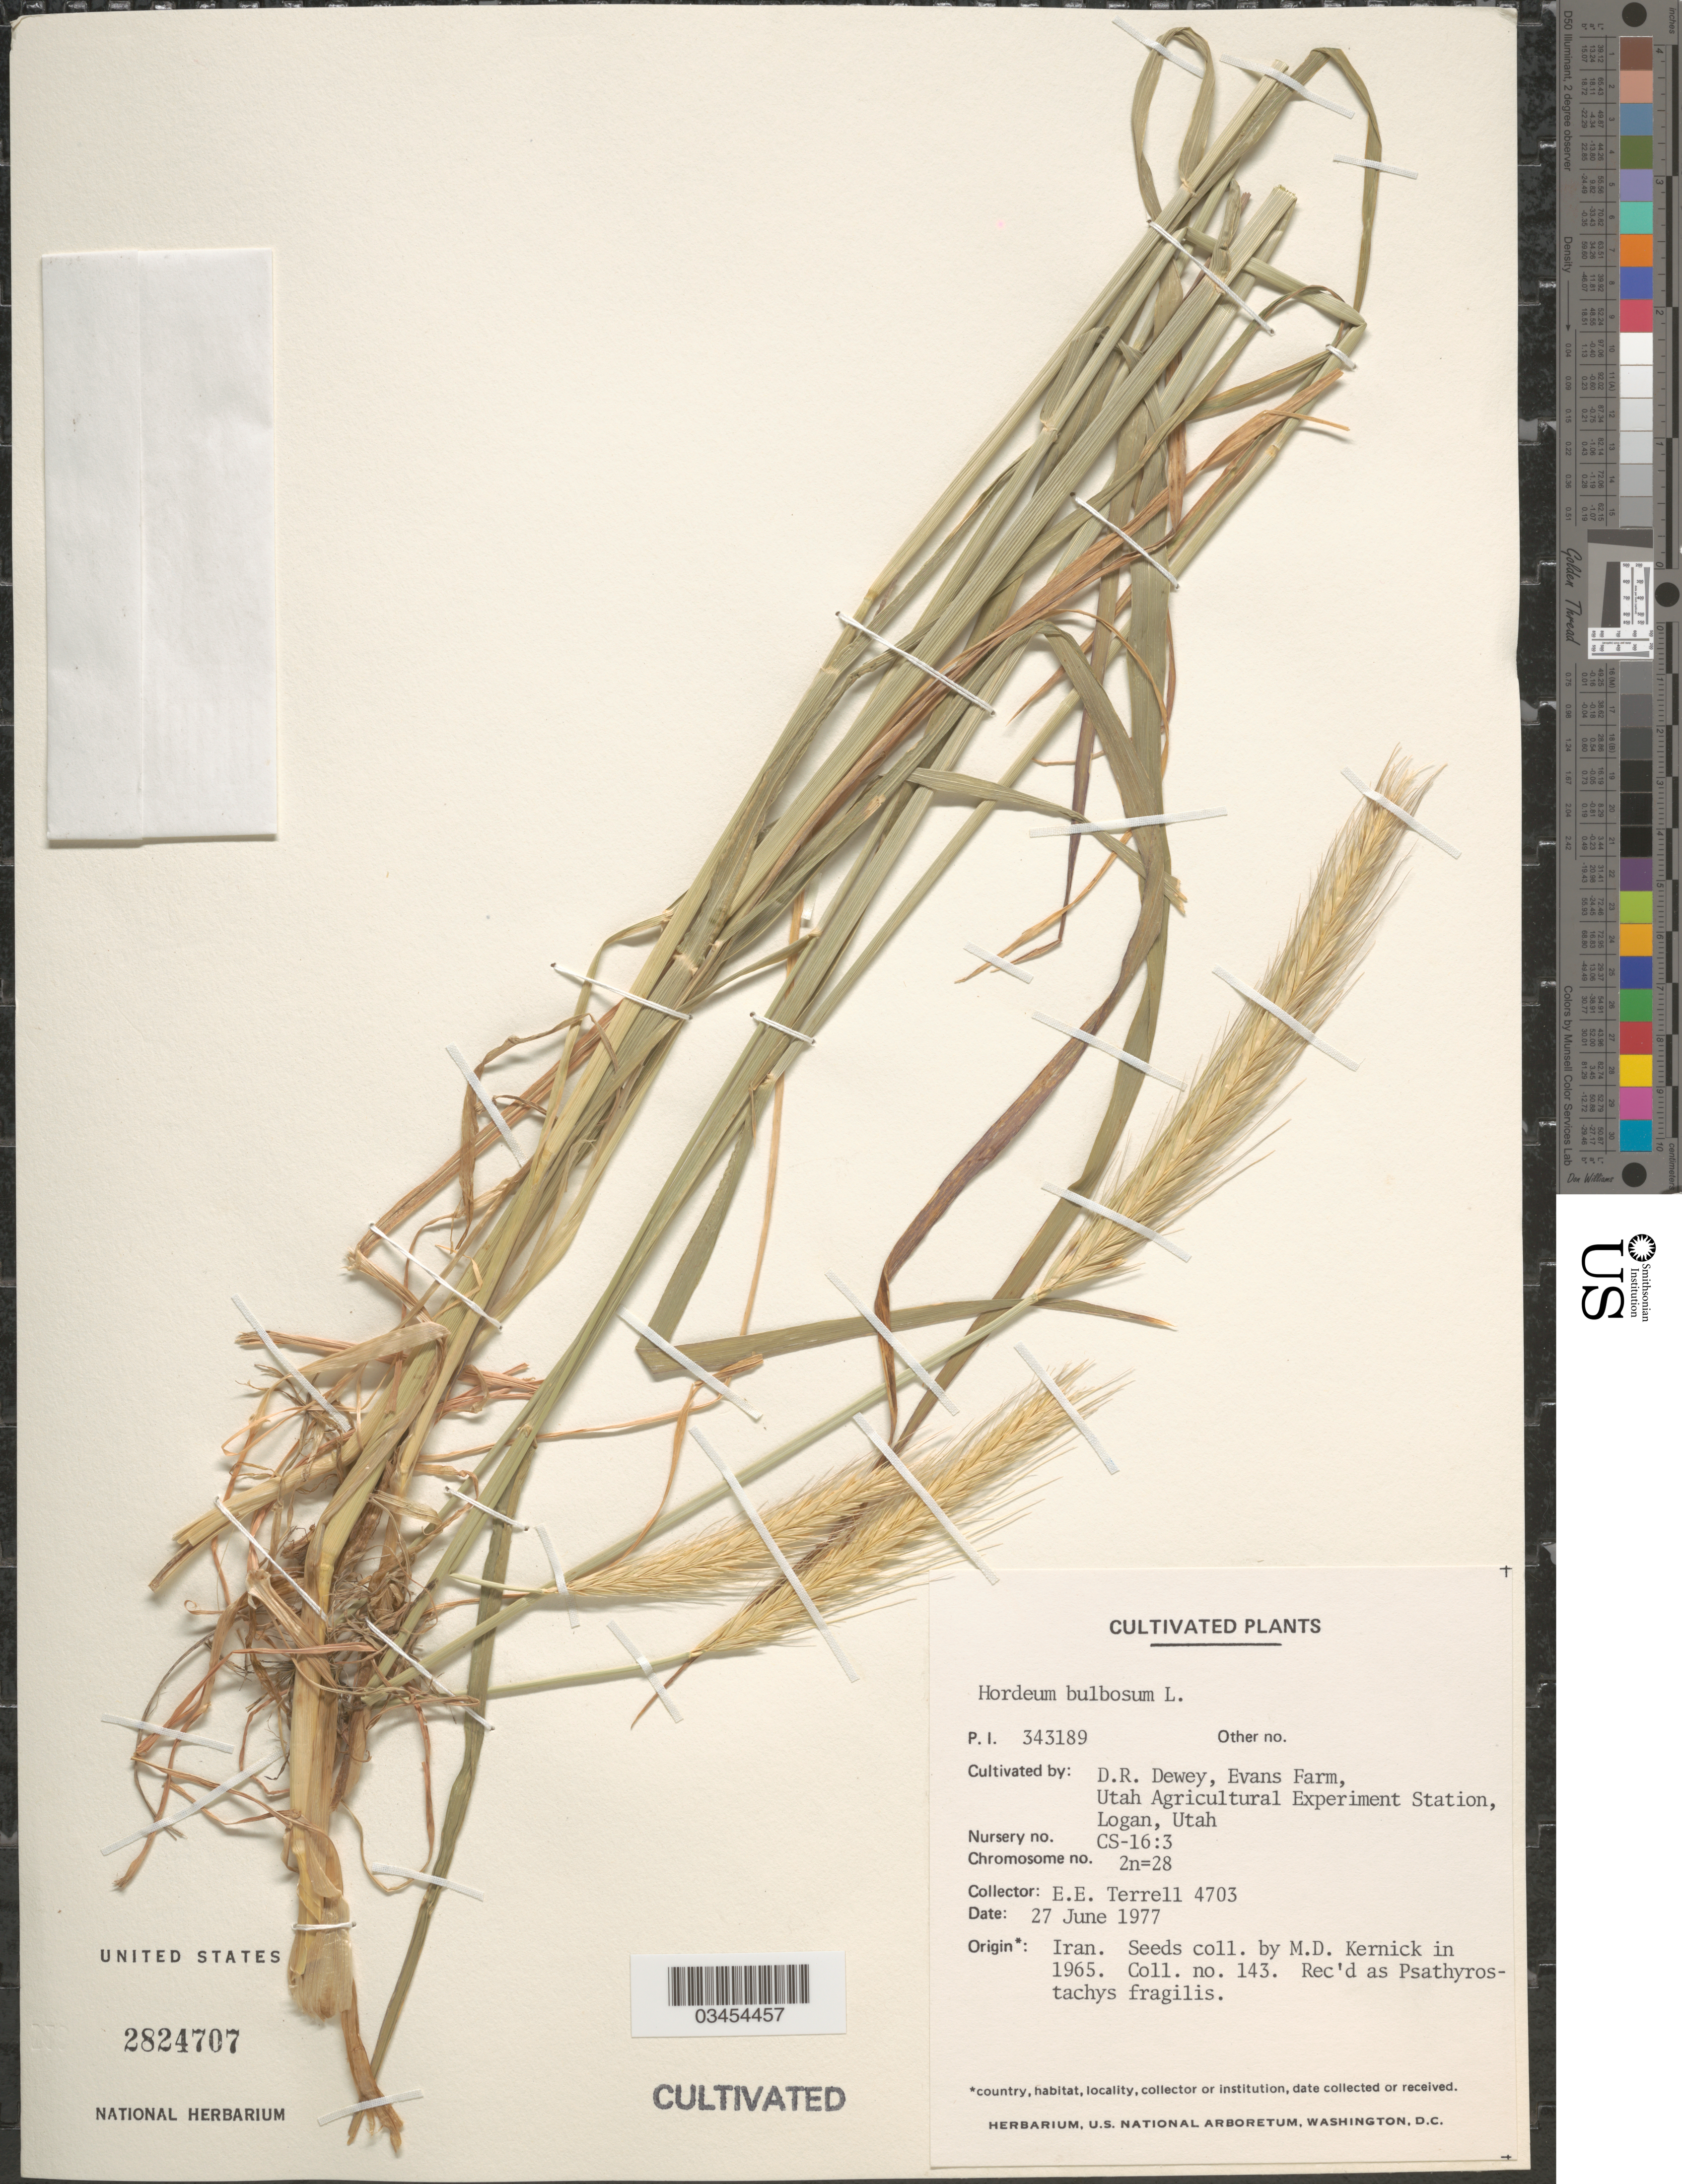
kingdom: Plantae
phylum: Tracheophyta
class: Liliopsida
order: Poales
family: Poaceae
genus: Hordeum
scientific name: Hordeum bulbosum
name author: L.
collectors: D. Dewey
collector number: P.I.343189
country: United States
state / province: Utah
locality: Evans Farm, Utah Agricultural Experiment Station, Logan. Nursery no. CS-16:3.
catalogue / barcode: US 2824707